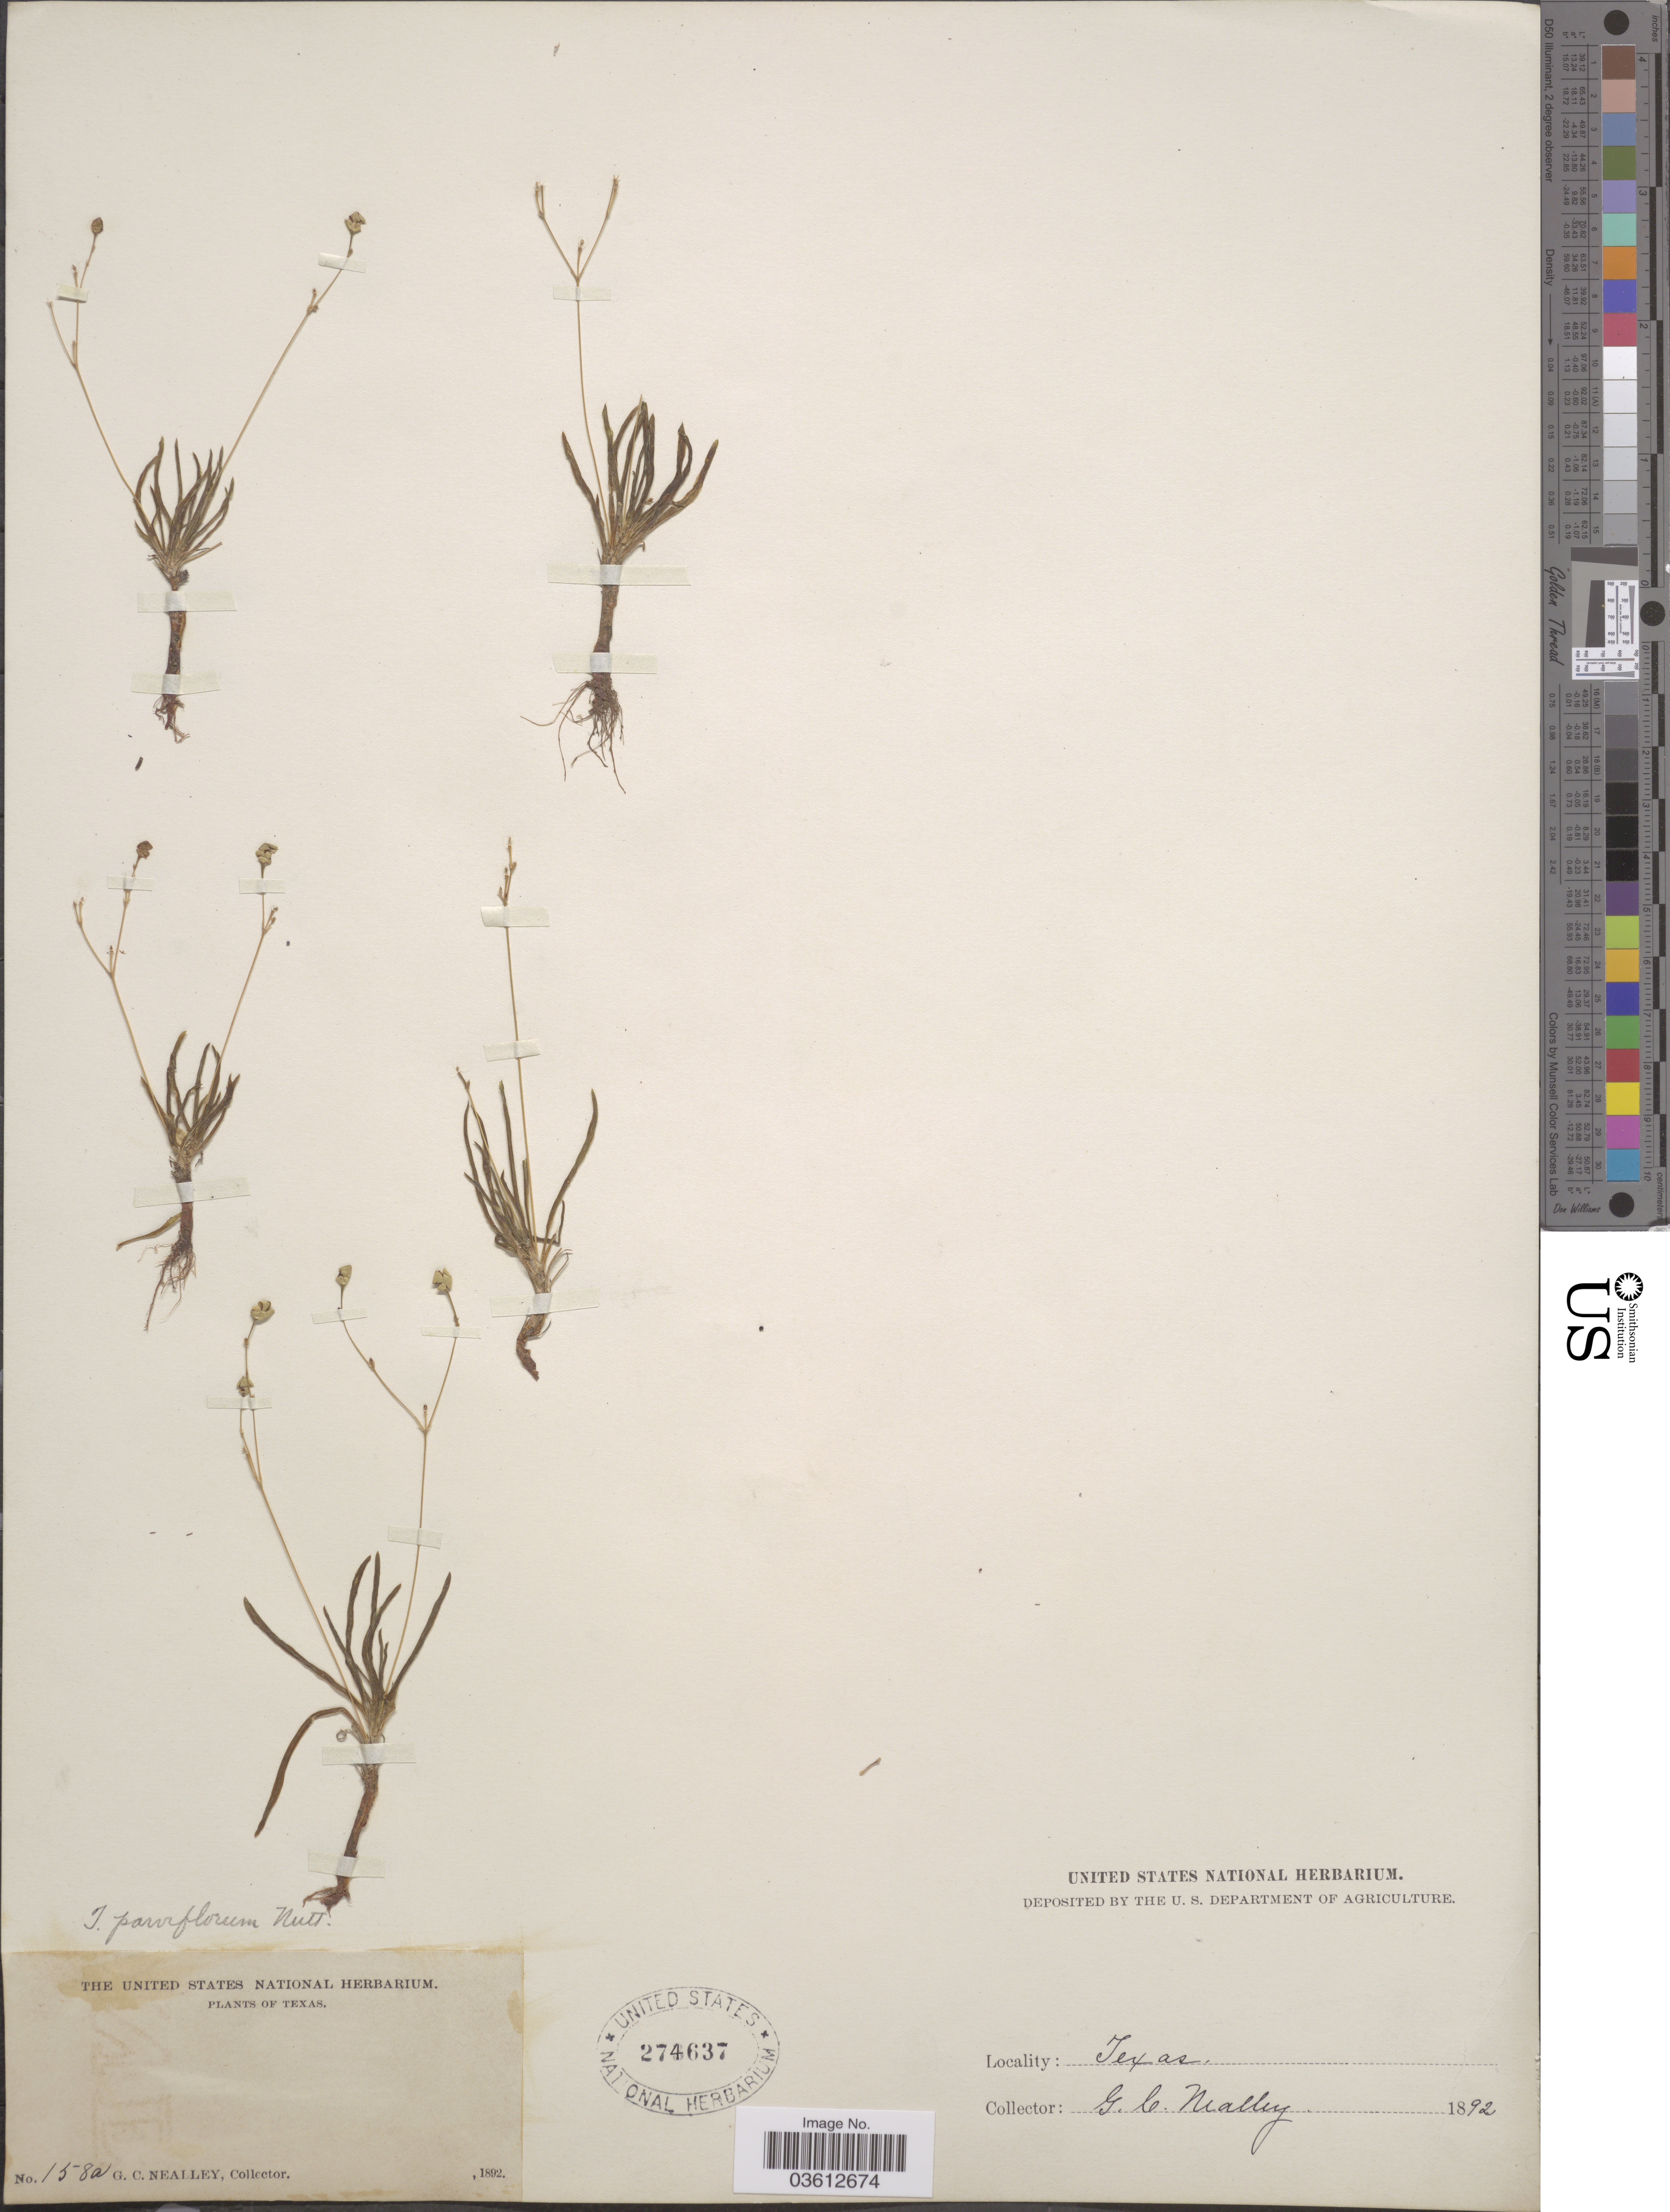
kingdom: Plantae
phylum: Tracheophyta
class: Magnoliopsida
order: Caryophyllales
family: Talinaceae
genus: Talinum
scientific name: Talinum parviflorum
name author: Nutt.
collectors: G. C. Nealley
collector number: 158a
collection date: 1892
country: United States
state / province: Texas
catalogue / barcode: US 274637